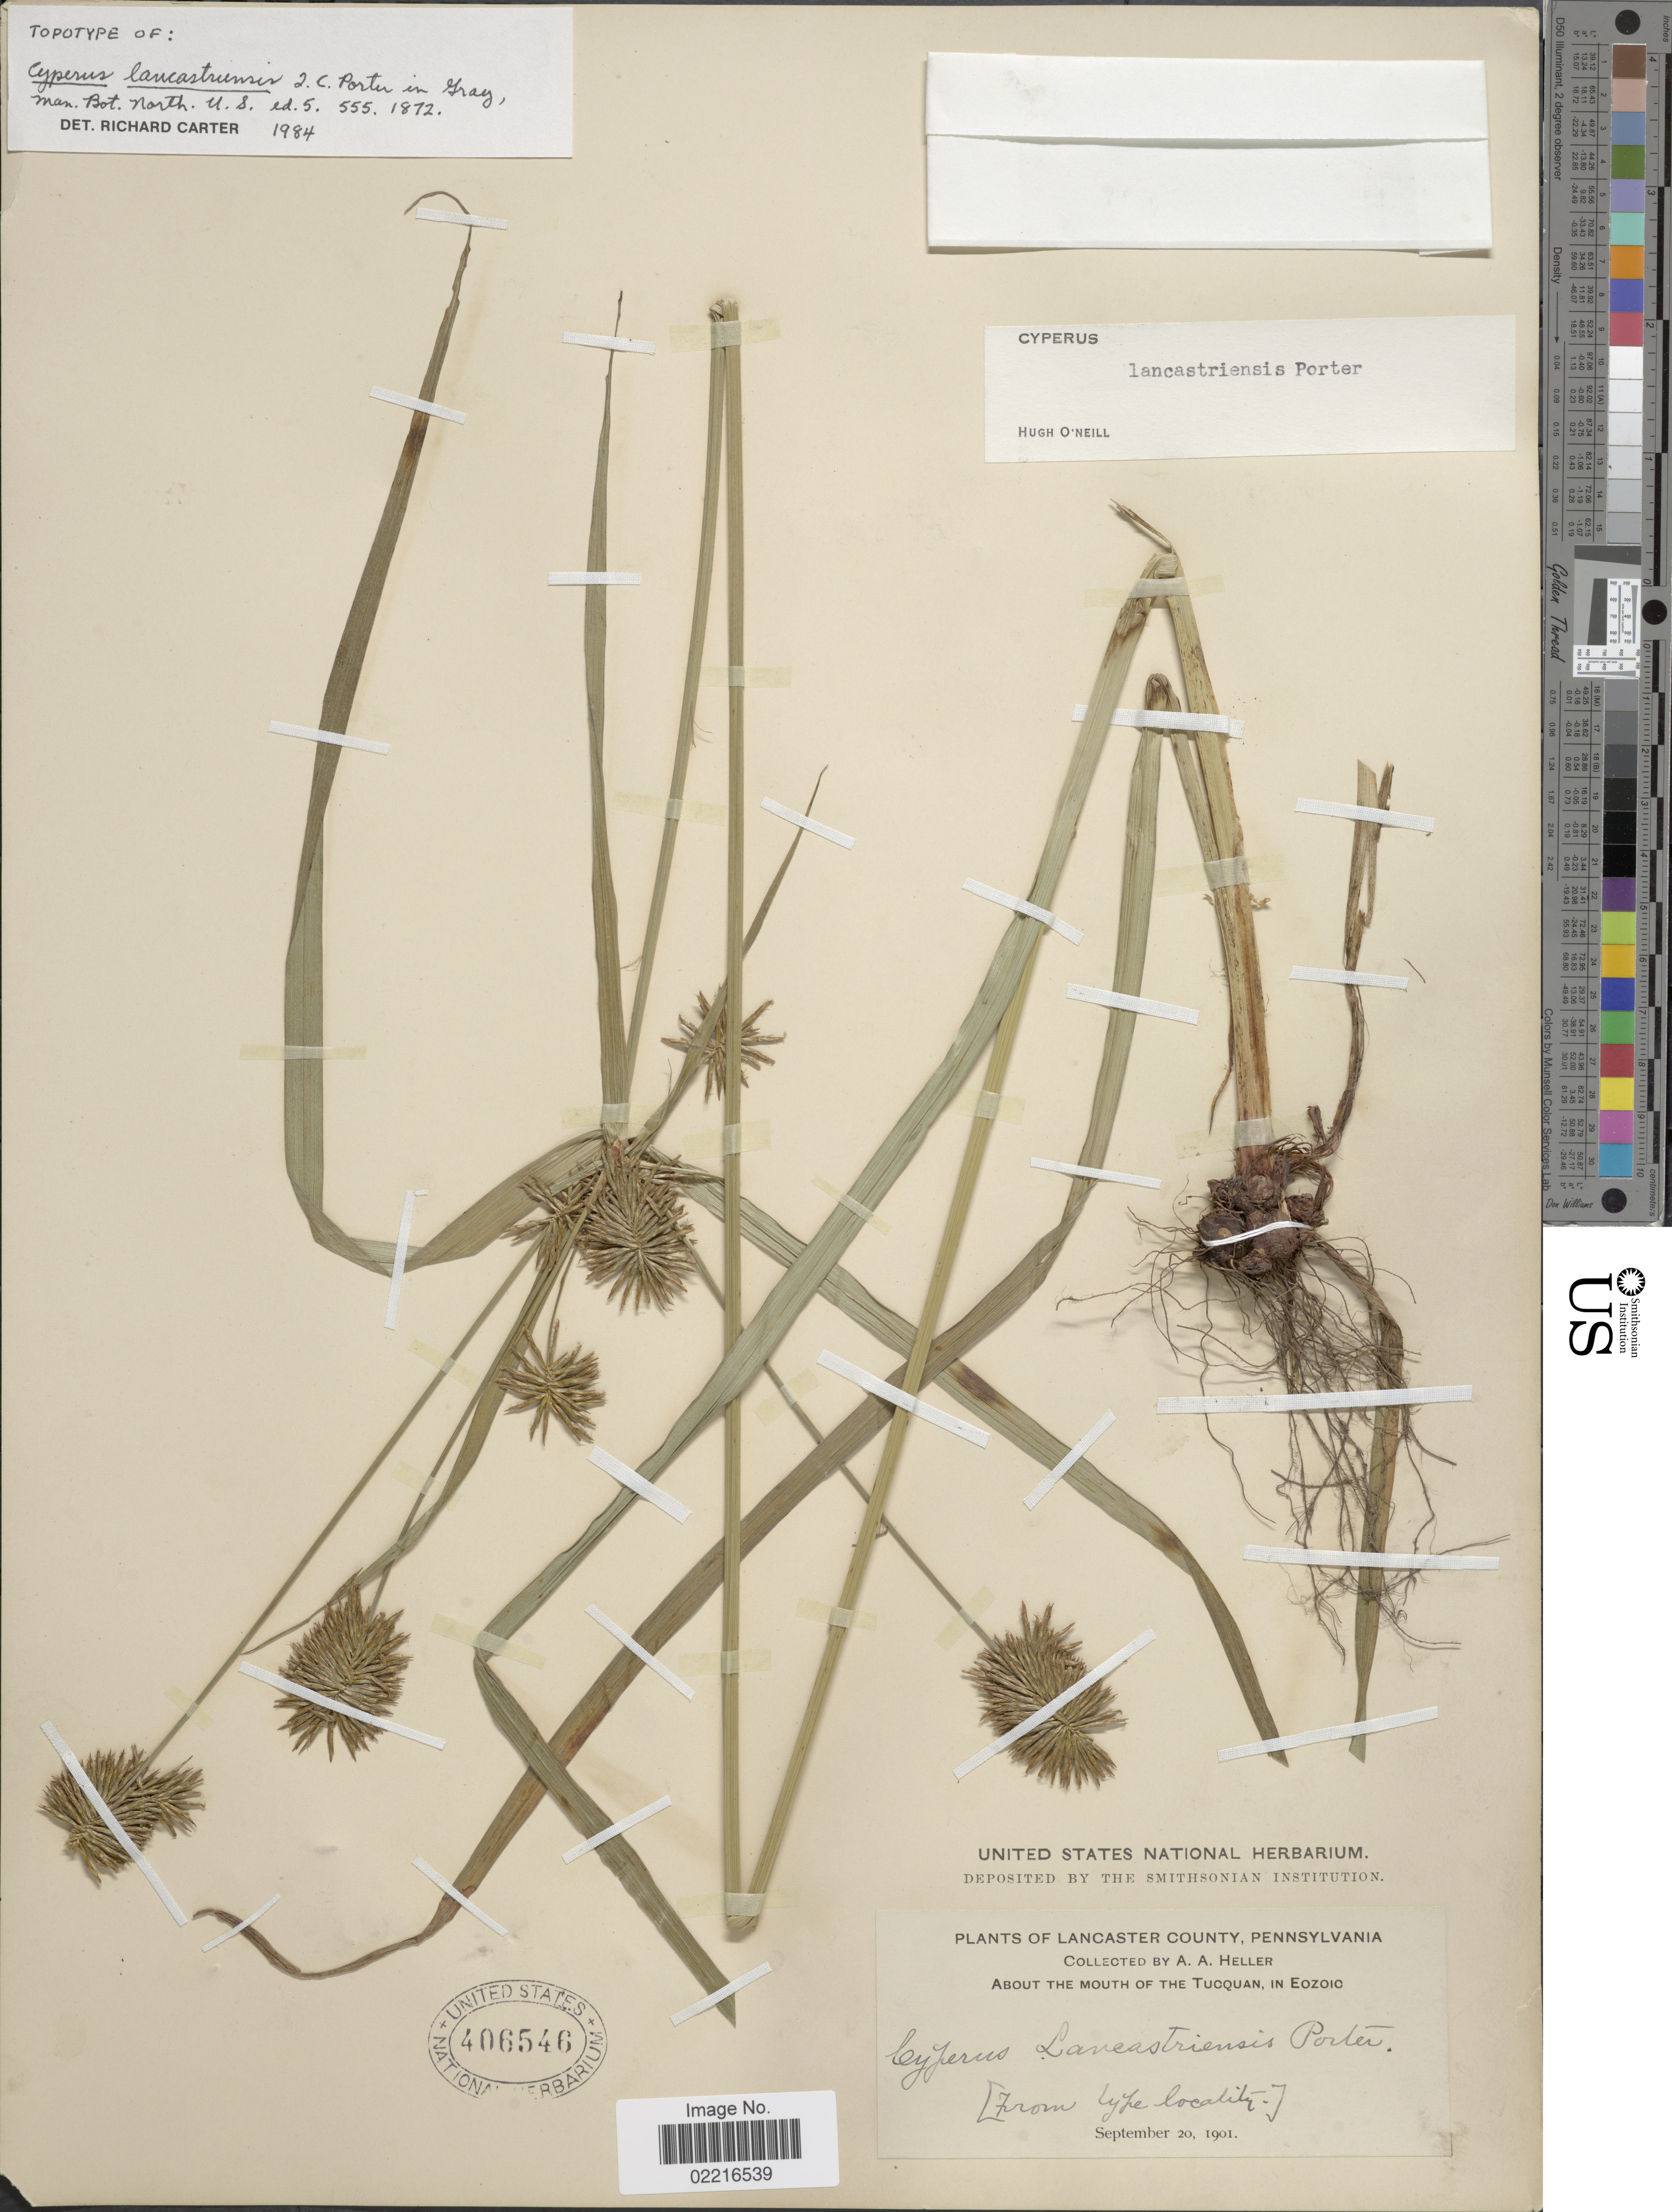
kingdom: Plantae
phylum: Tracheophyta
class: Liliopsida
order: Poales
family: Cyperaceae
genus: Cyperus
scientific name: Cyperus lancastriensis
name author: Porter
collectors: A. A. Heller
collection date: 1901-09-20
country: United States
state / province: Pennsylvania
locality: Lancaster County, about the mouth of the Tucquan, Eozoic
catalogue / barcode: US 406546